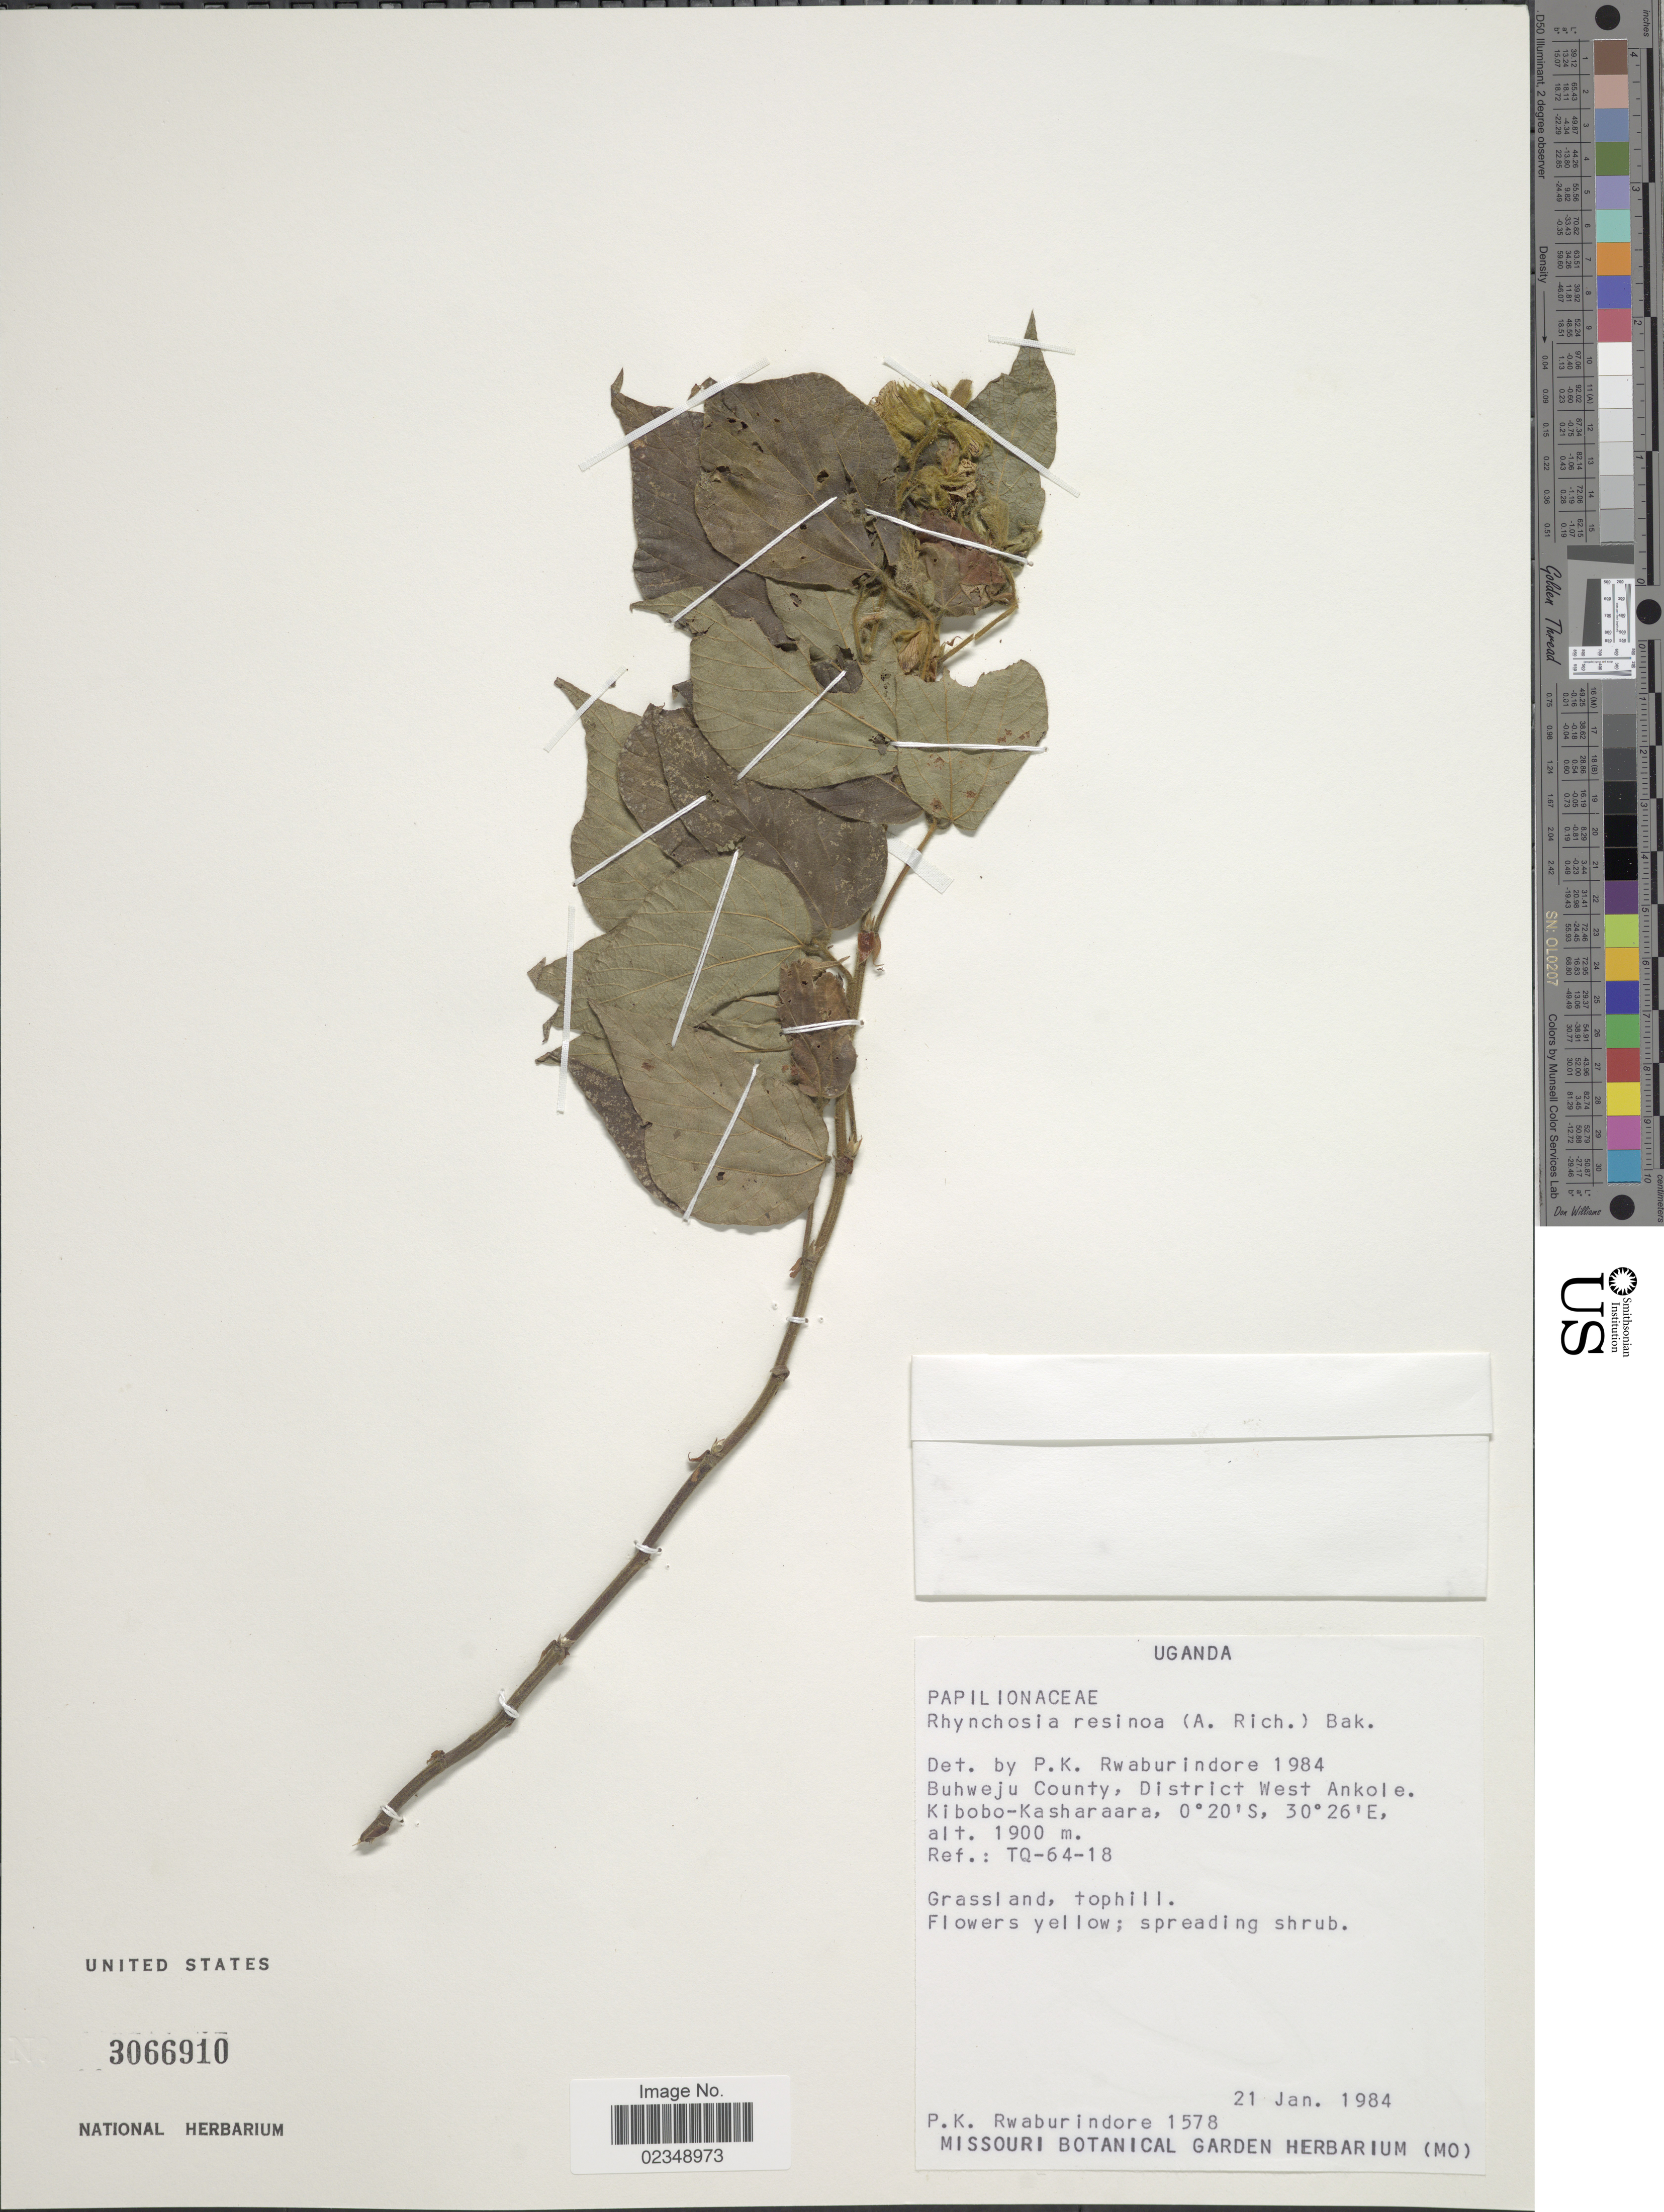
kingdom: Plantae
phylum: Tracheophyta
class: Magnoliopsida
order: Fabales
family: Fabaceae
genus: Rhynchosia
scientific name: Rhynchosia resinosa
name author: (Hochst. ex A. Rich.) Baker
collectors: P. Rwaburindore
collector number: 1578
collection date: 1984-01-21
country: Uganda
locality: Buhweju County, District West Ankole, Kibobo-Kasharaara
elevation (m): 1900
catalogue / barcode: US 3066910